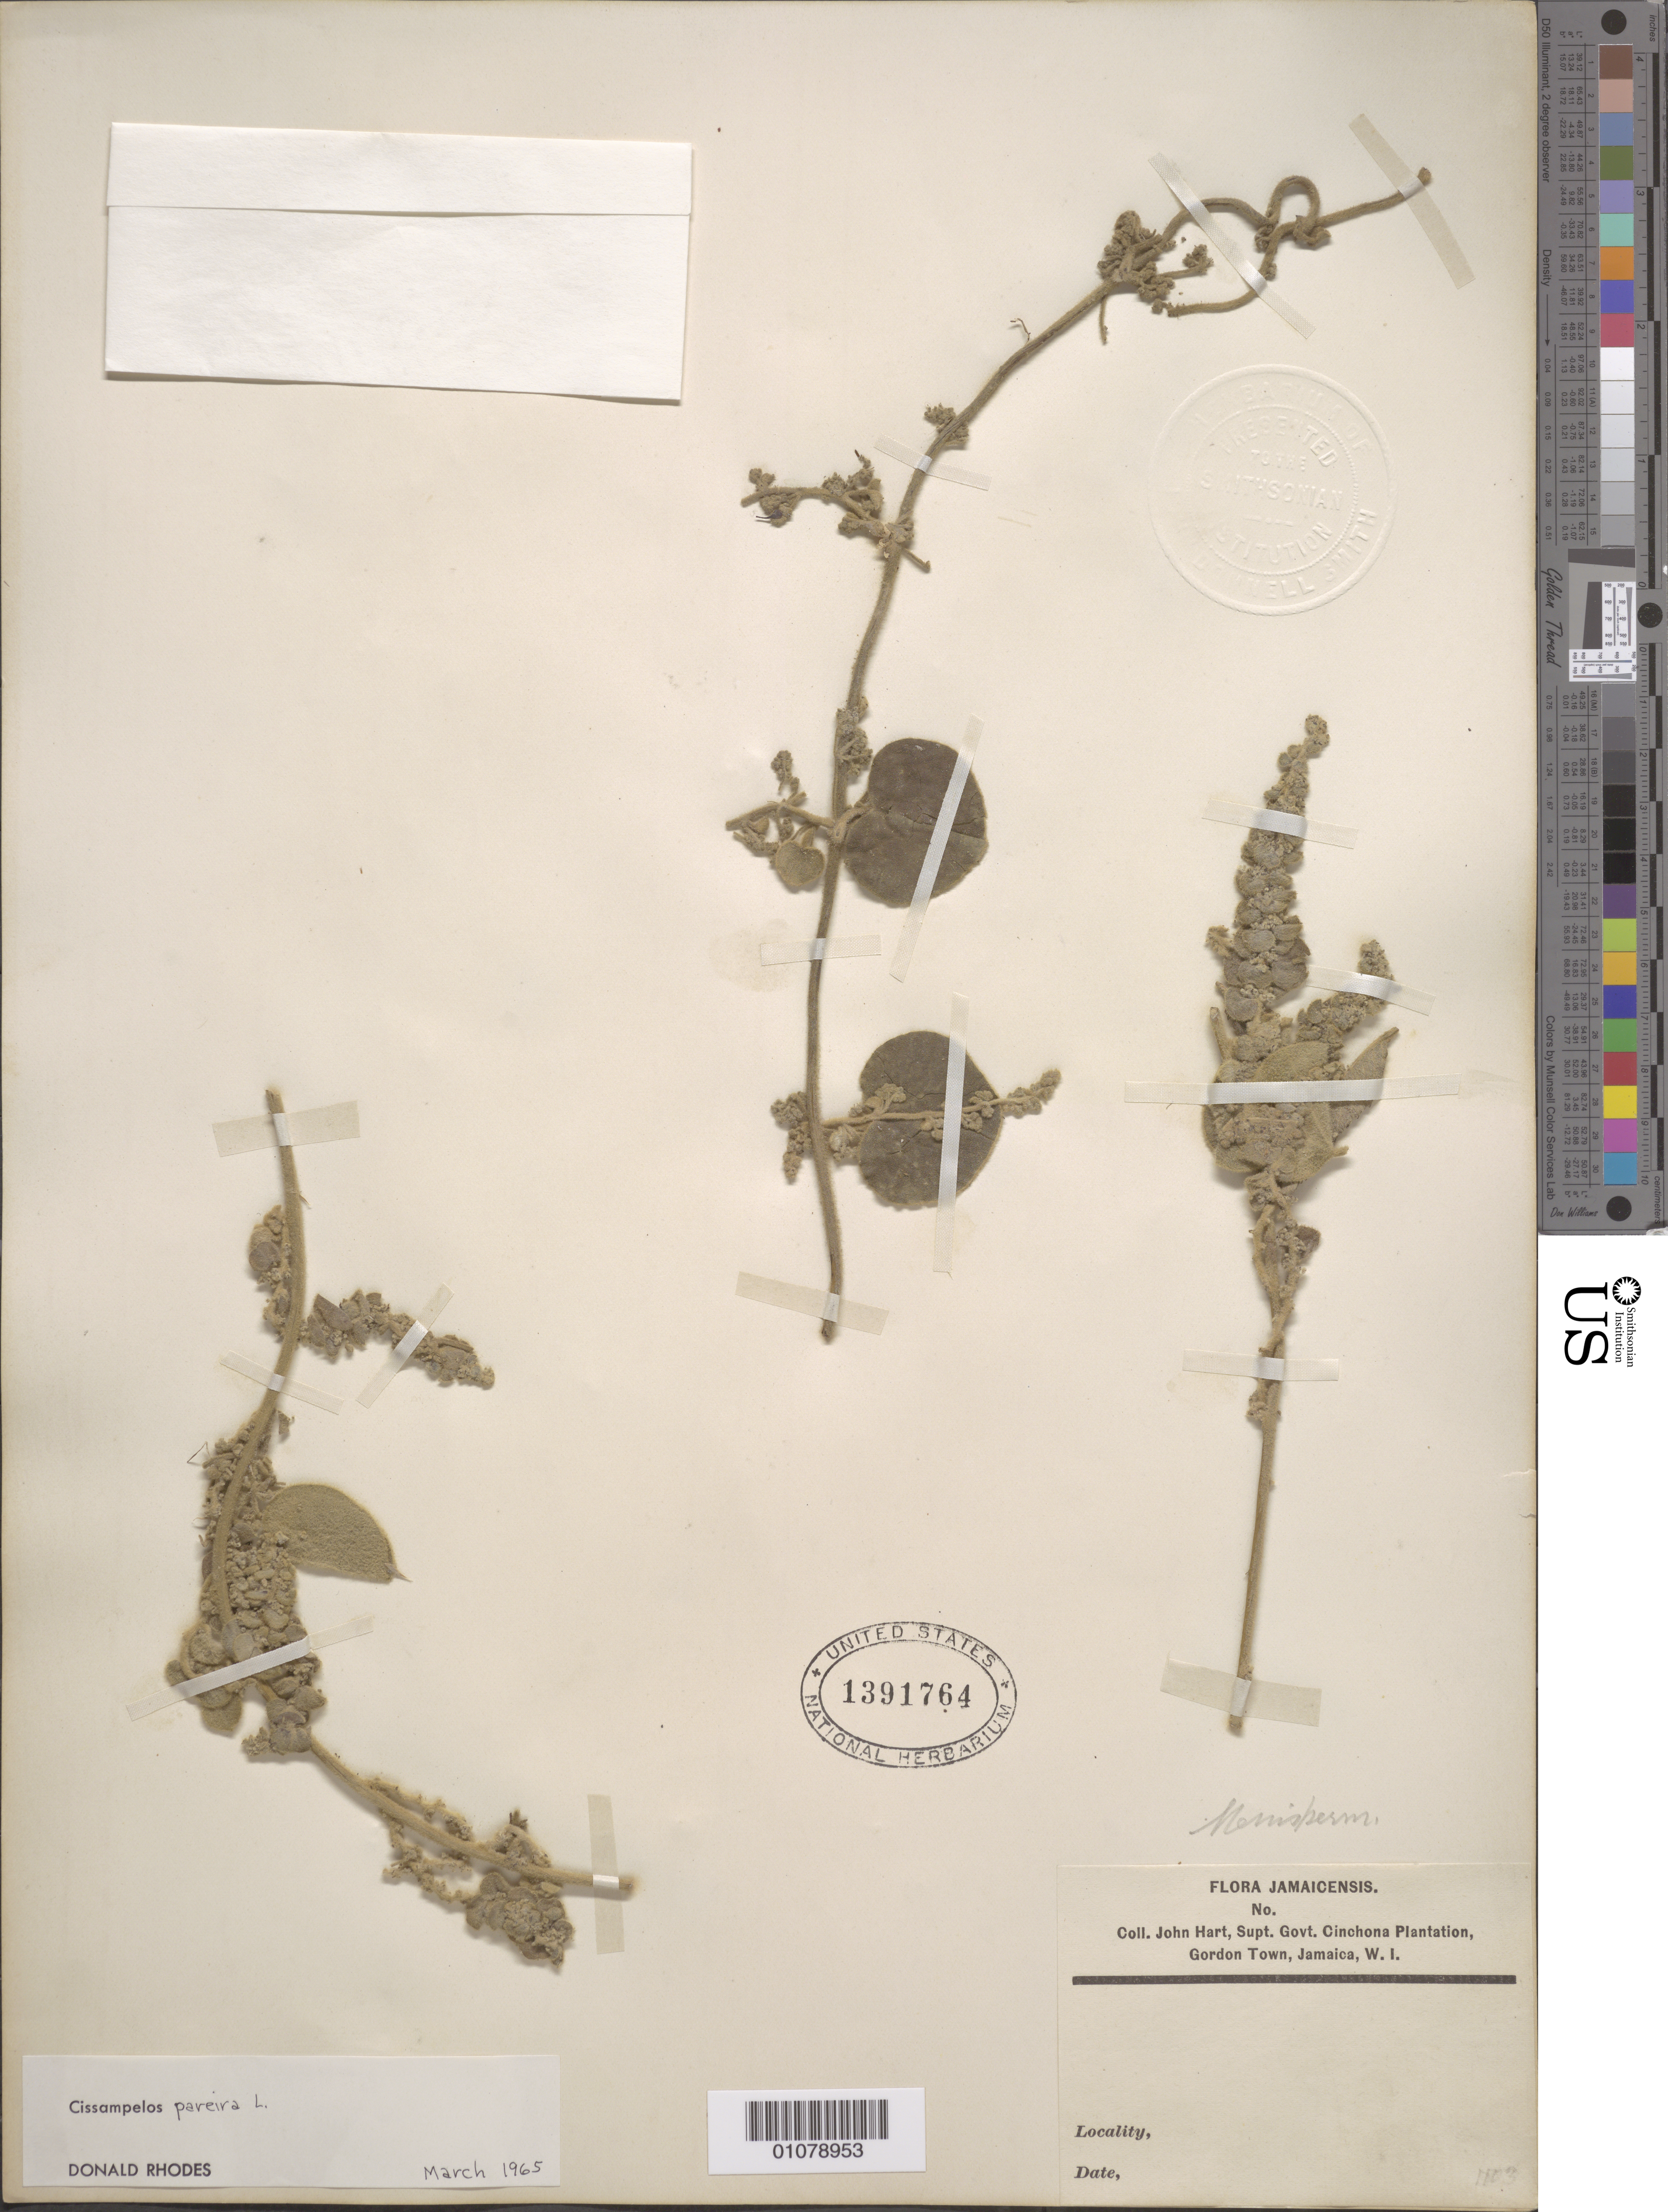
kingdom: Plantae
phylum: Tracheophyta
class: Magnoliopsida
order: Ranunculales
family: Menispermaceae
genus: Cissampelos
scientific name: Cissampelos pareira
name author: L.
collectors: J. Hart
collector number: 1103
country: Jamaica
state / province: Saint Andrew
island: Jamaica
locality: Gordon Town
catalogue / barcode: US 1391764